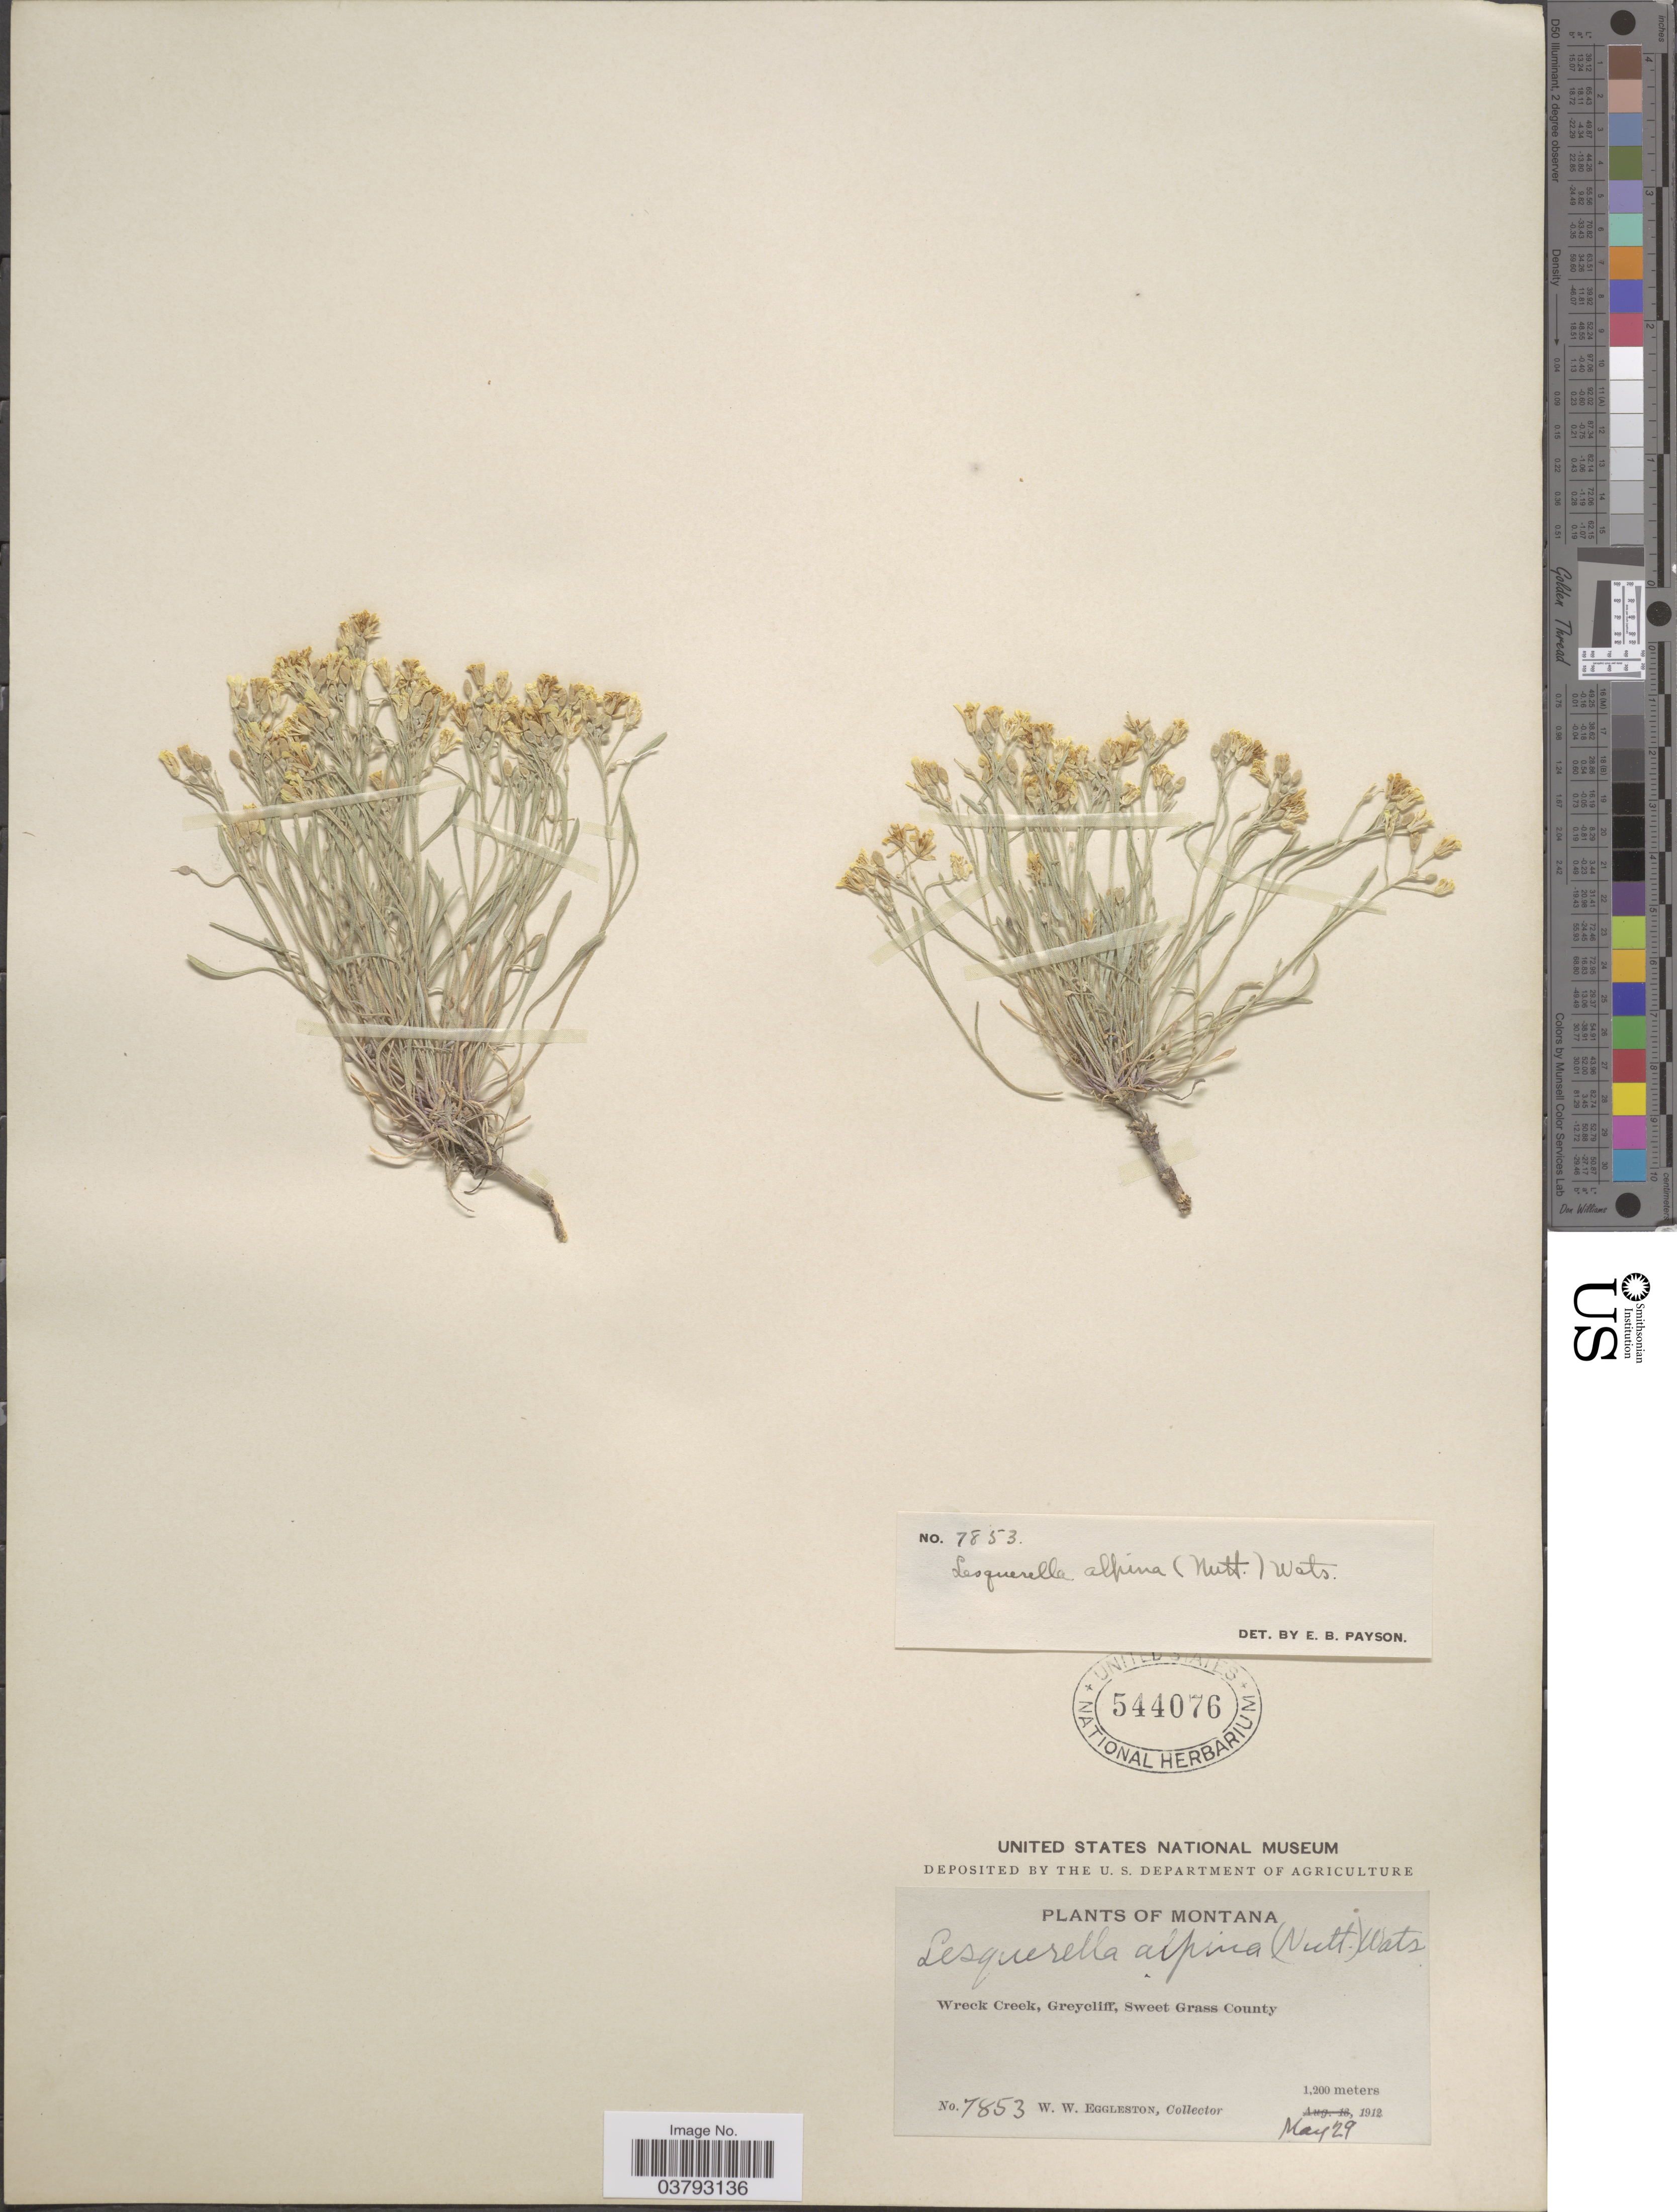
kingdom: Plantae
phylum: Tracheophyta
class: Magnoliopsida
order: Brassicales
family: Brassicaceae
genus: Lesquerella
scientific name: Lesquerella alpina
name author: (Nutt.) S. Watson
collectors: W. W. Eggleston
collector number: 7853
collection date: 1912-05-29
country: United States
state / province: Montana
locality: Wreck Creek, Greycliff, Sweet Grass County.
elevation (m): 1200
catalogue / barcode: US 544076